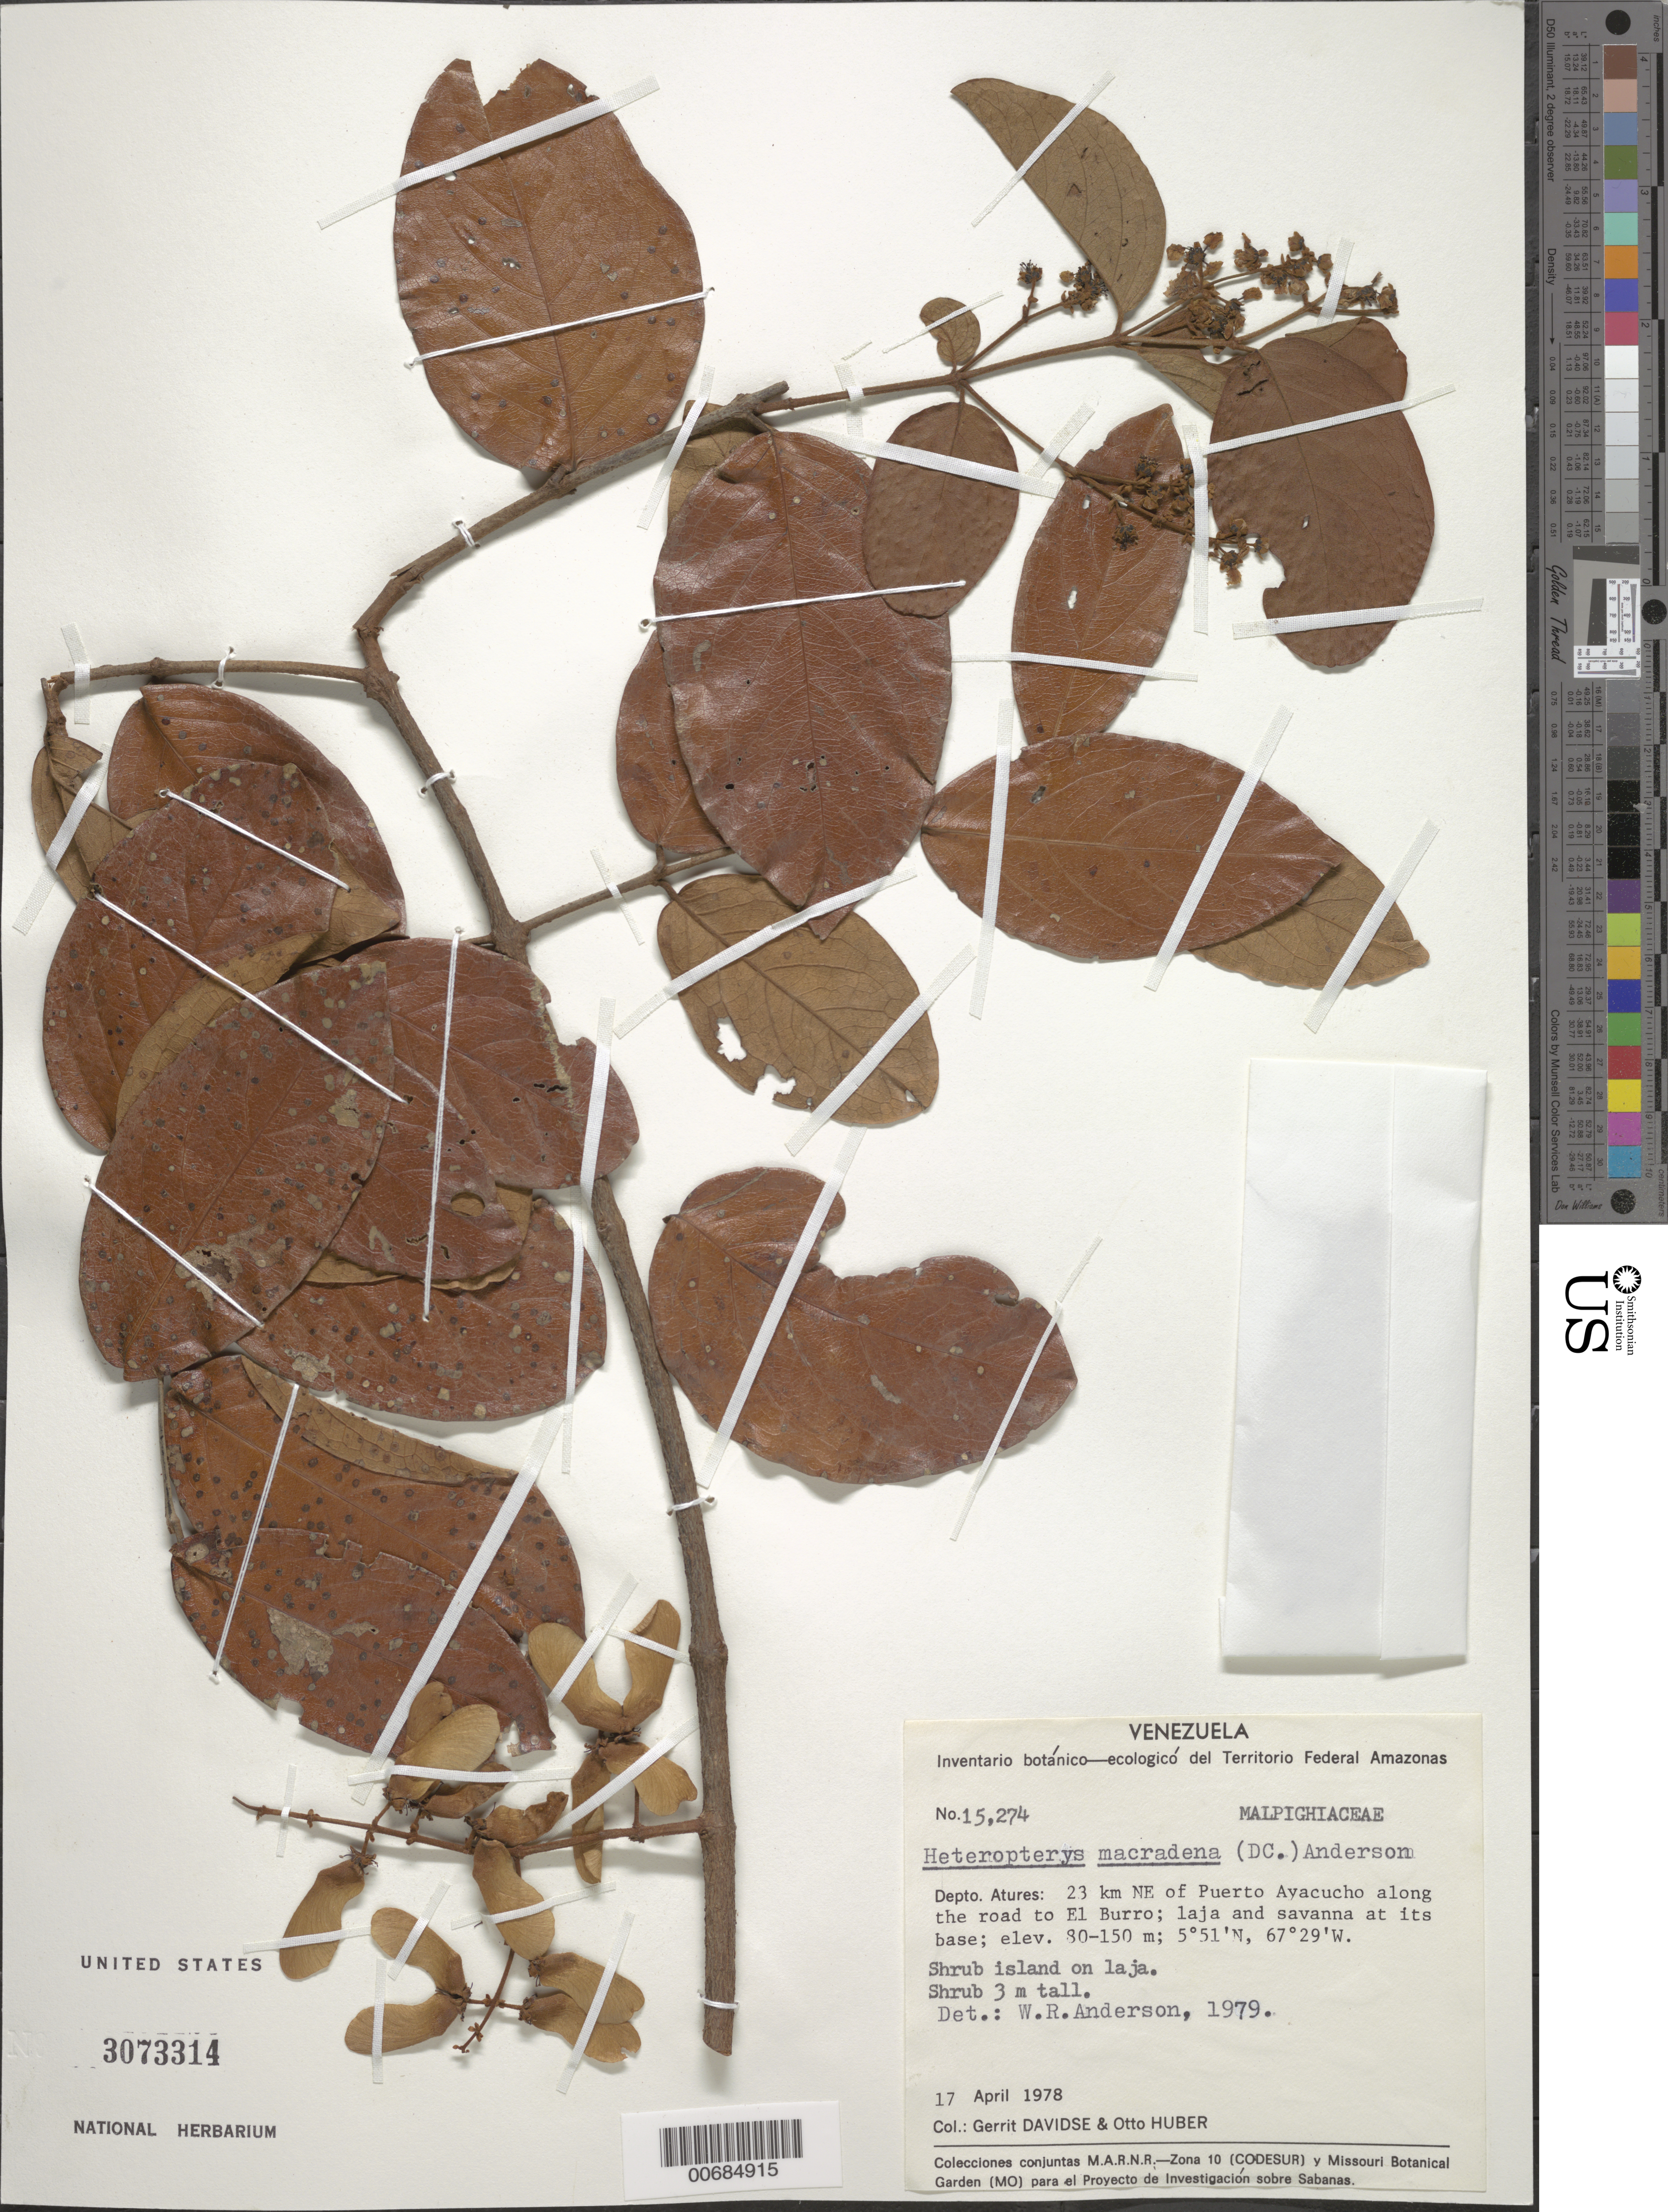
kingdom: Plantae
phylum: Tracheophyta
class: Magnoliopsida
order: Malpighiales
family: Malpighiaceae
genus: Heteropterys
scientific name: Heteropterys macradena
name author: (DC.) W.R. Anderson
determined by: Anderson, W. R., (MICH), University of Michigan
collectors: G. Davidse & O. Huber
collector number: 15274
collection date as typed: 17-Apr-78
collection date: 1978-04-17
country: Venezuela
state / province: Amazonas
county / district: Atures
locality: Puerto Ayacucho, 23 km NE of, on road to El Burro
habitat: Shrub island on laja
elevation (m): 80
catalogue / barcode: US 3073314